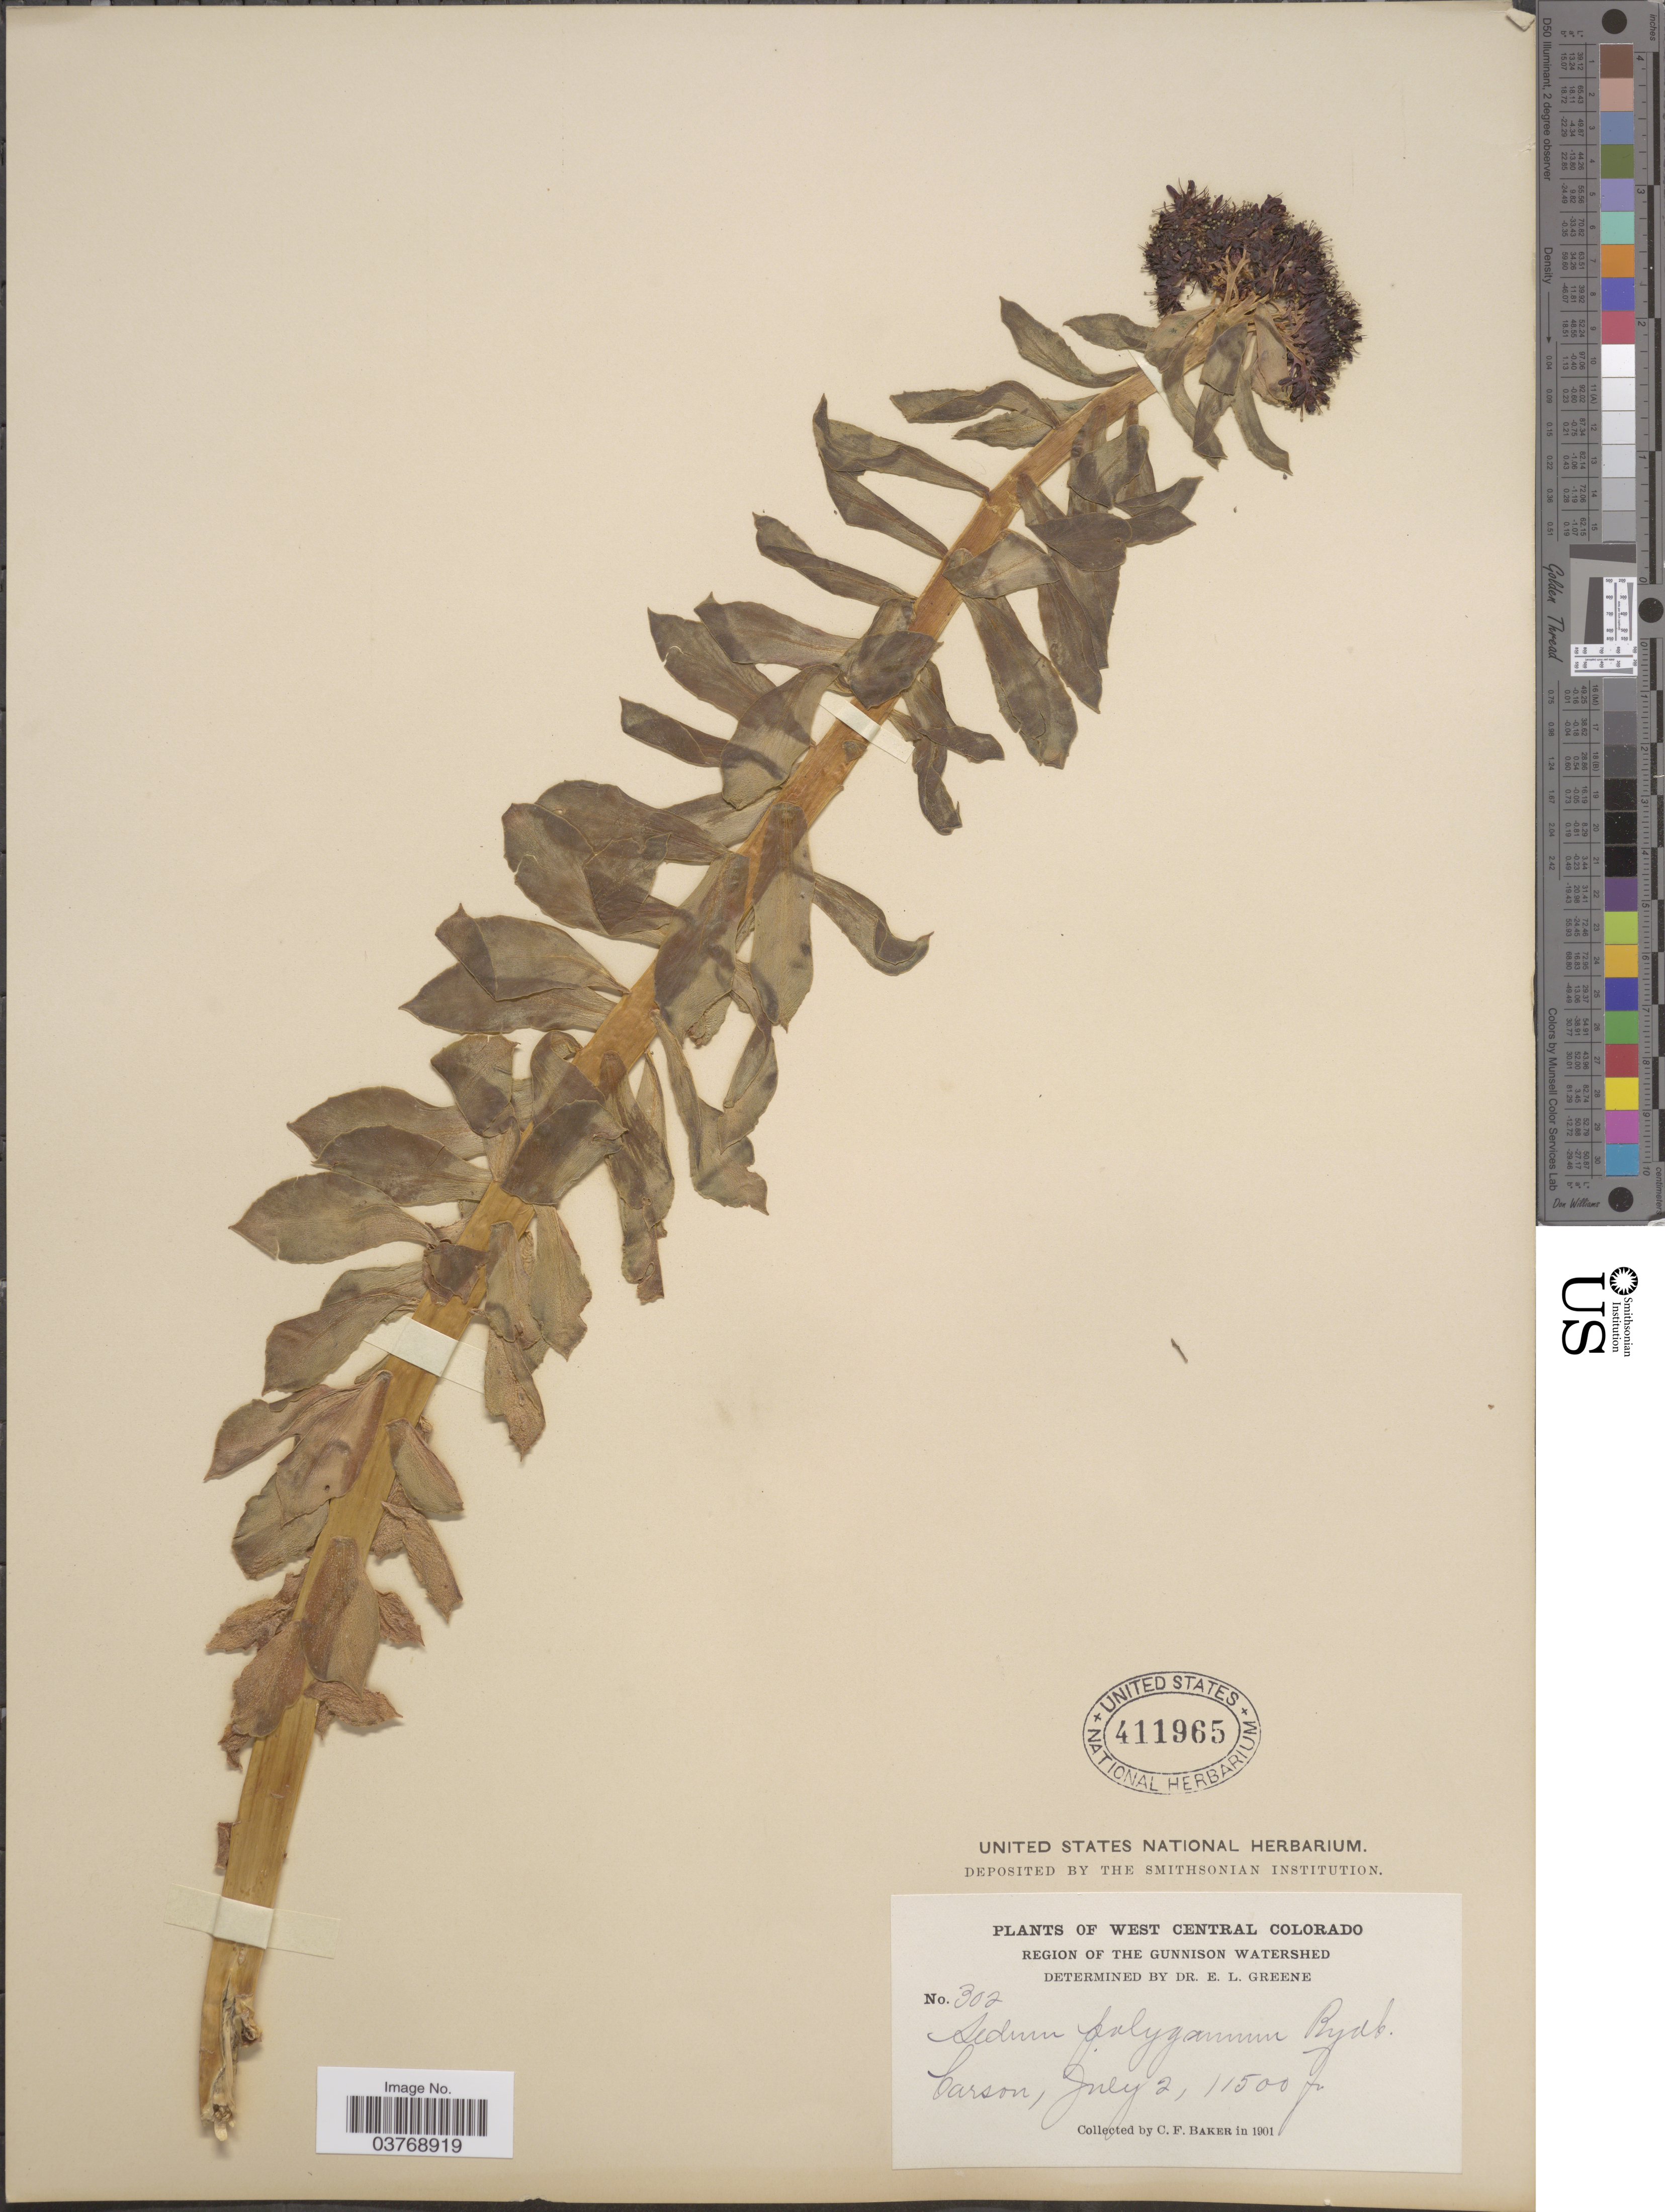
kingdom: Plantae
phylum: Tracheophyta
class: Magnoliopsida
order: Saxifragales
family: Crassulaceae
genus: Rhodiola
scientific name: Rhodiola integrifolia subsp. integrifolia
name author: Raf.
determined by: Strong, Mark T., (BOT), Smithsonian Institution - National Museum of Natural History (UNITED STATES)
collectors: C. F. Baker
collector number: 302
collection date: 1901-07-02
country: United States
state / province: Colorado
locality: West Central Colorado. Region of the Gunnison Watershed. Carson.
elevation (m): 3505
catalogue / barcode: US 411965